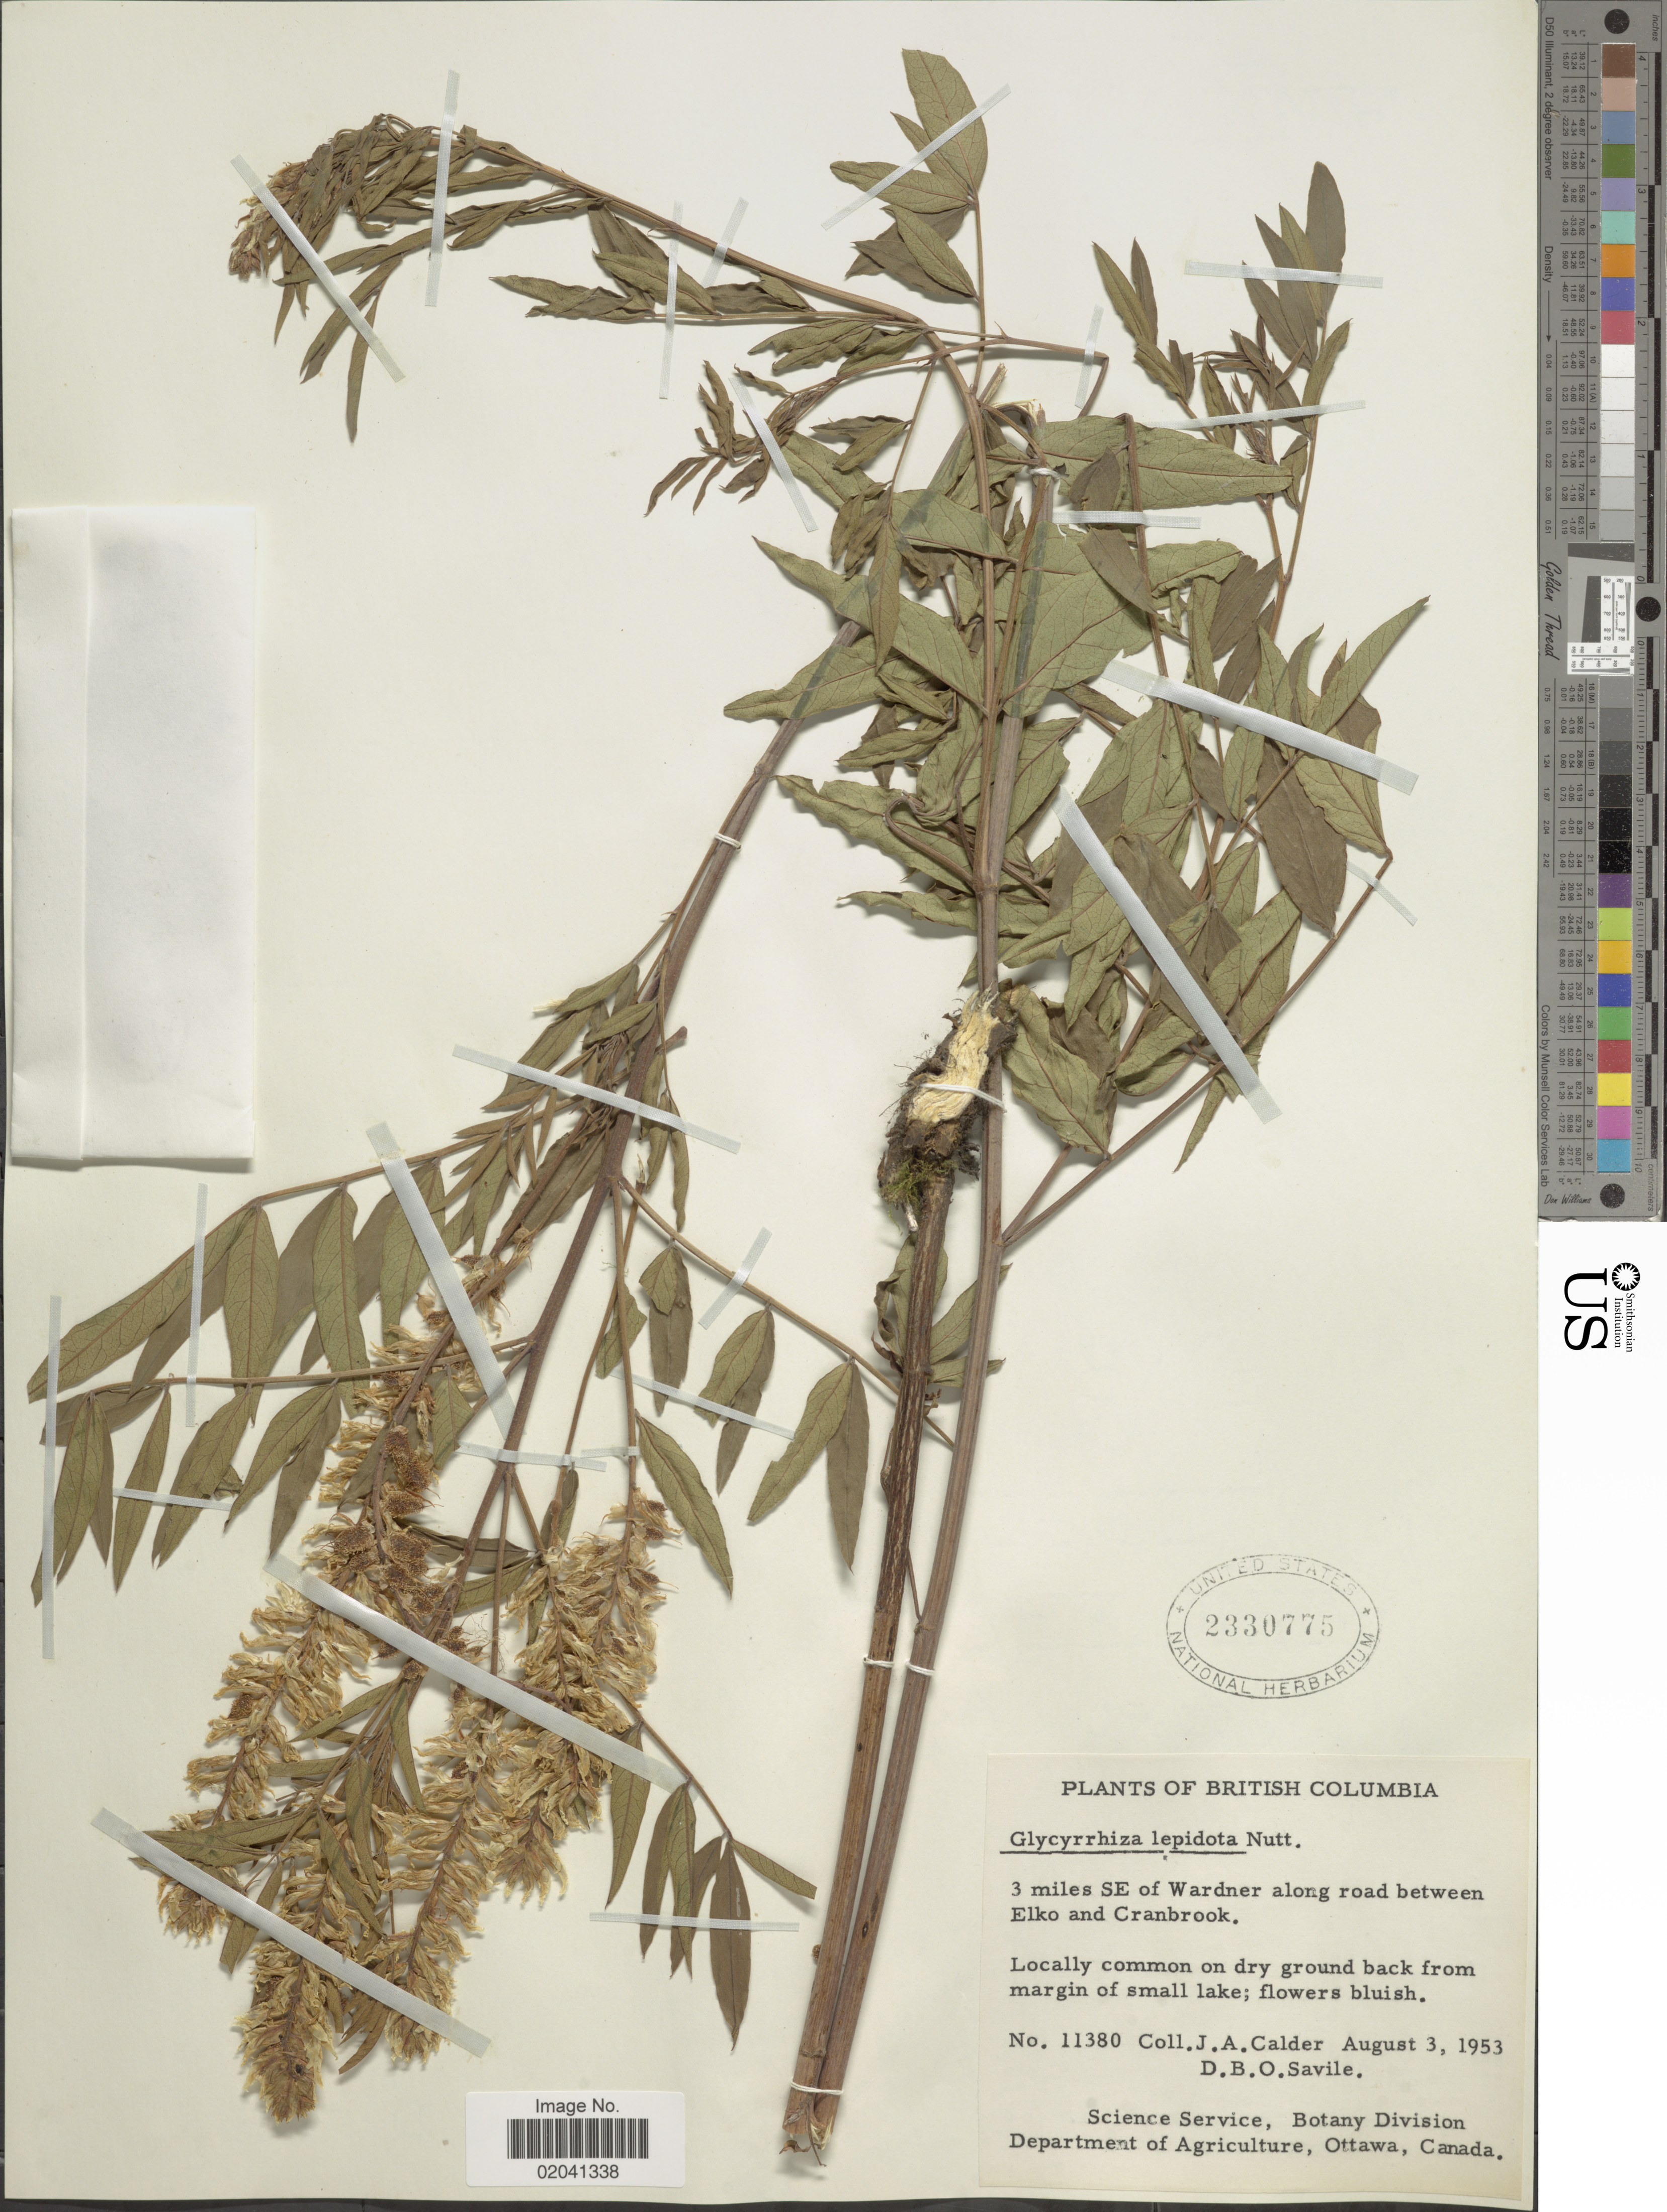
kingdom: Plantae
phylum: Tracheophyta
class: Magnoliopsida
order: Fabales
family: Fabaceae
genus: Glycyrrhiza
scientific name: Glycyrrhiza lepidota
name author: Pursh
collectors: J. A. Calder & D. Savile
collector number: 11380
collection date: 1953-08-03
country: Canada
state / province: British Columbia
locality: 3 miles SE of Wardner along road between Elko and Cranbrook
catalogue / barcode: US 2330775